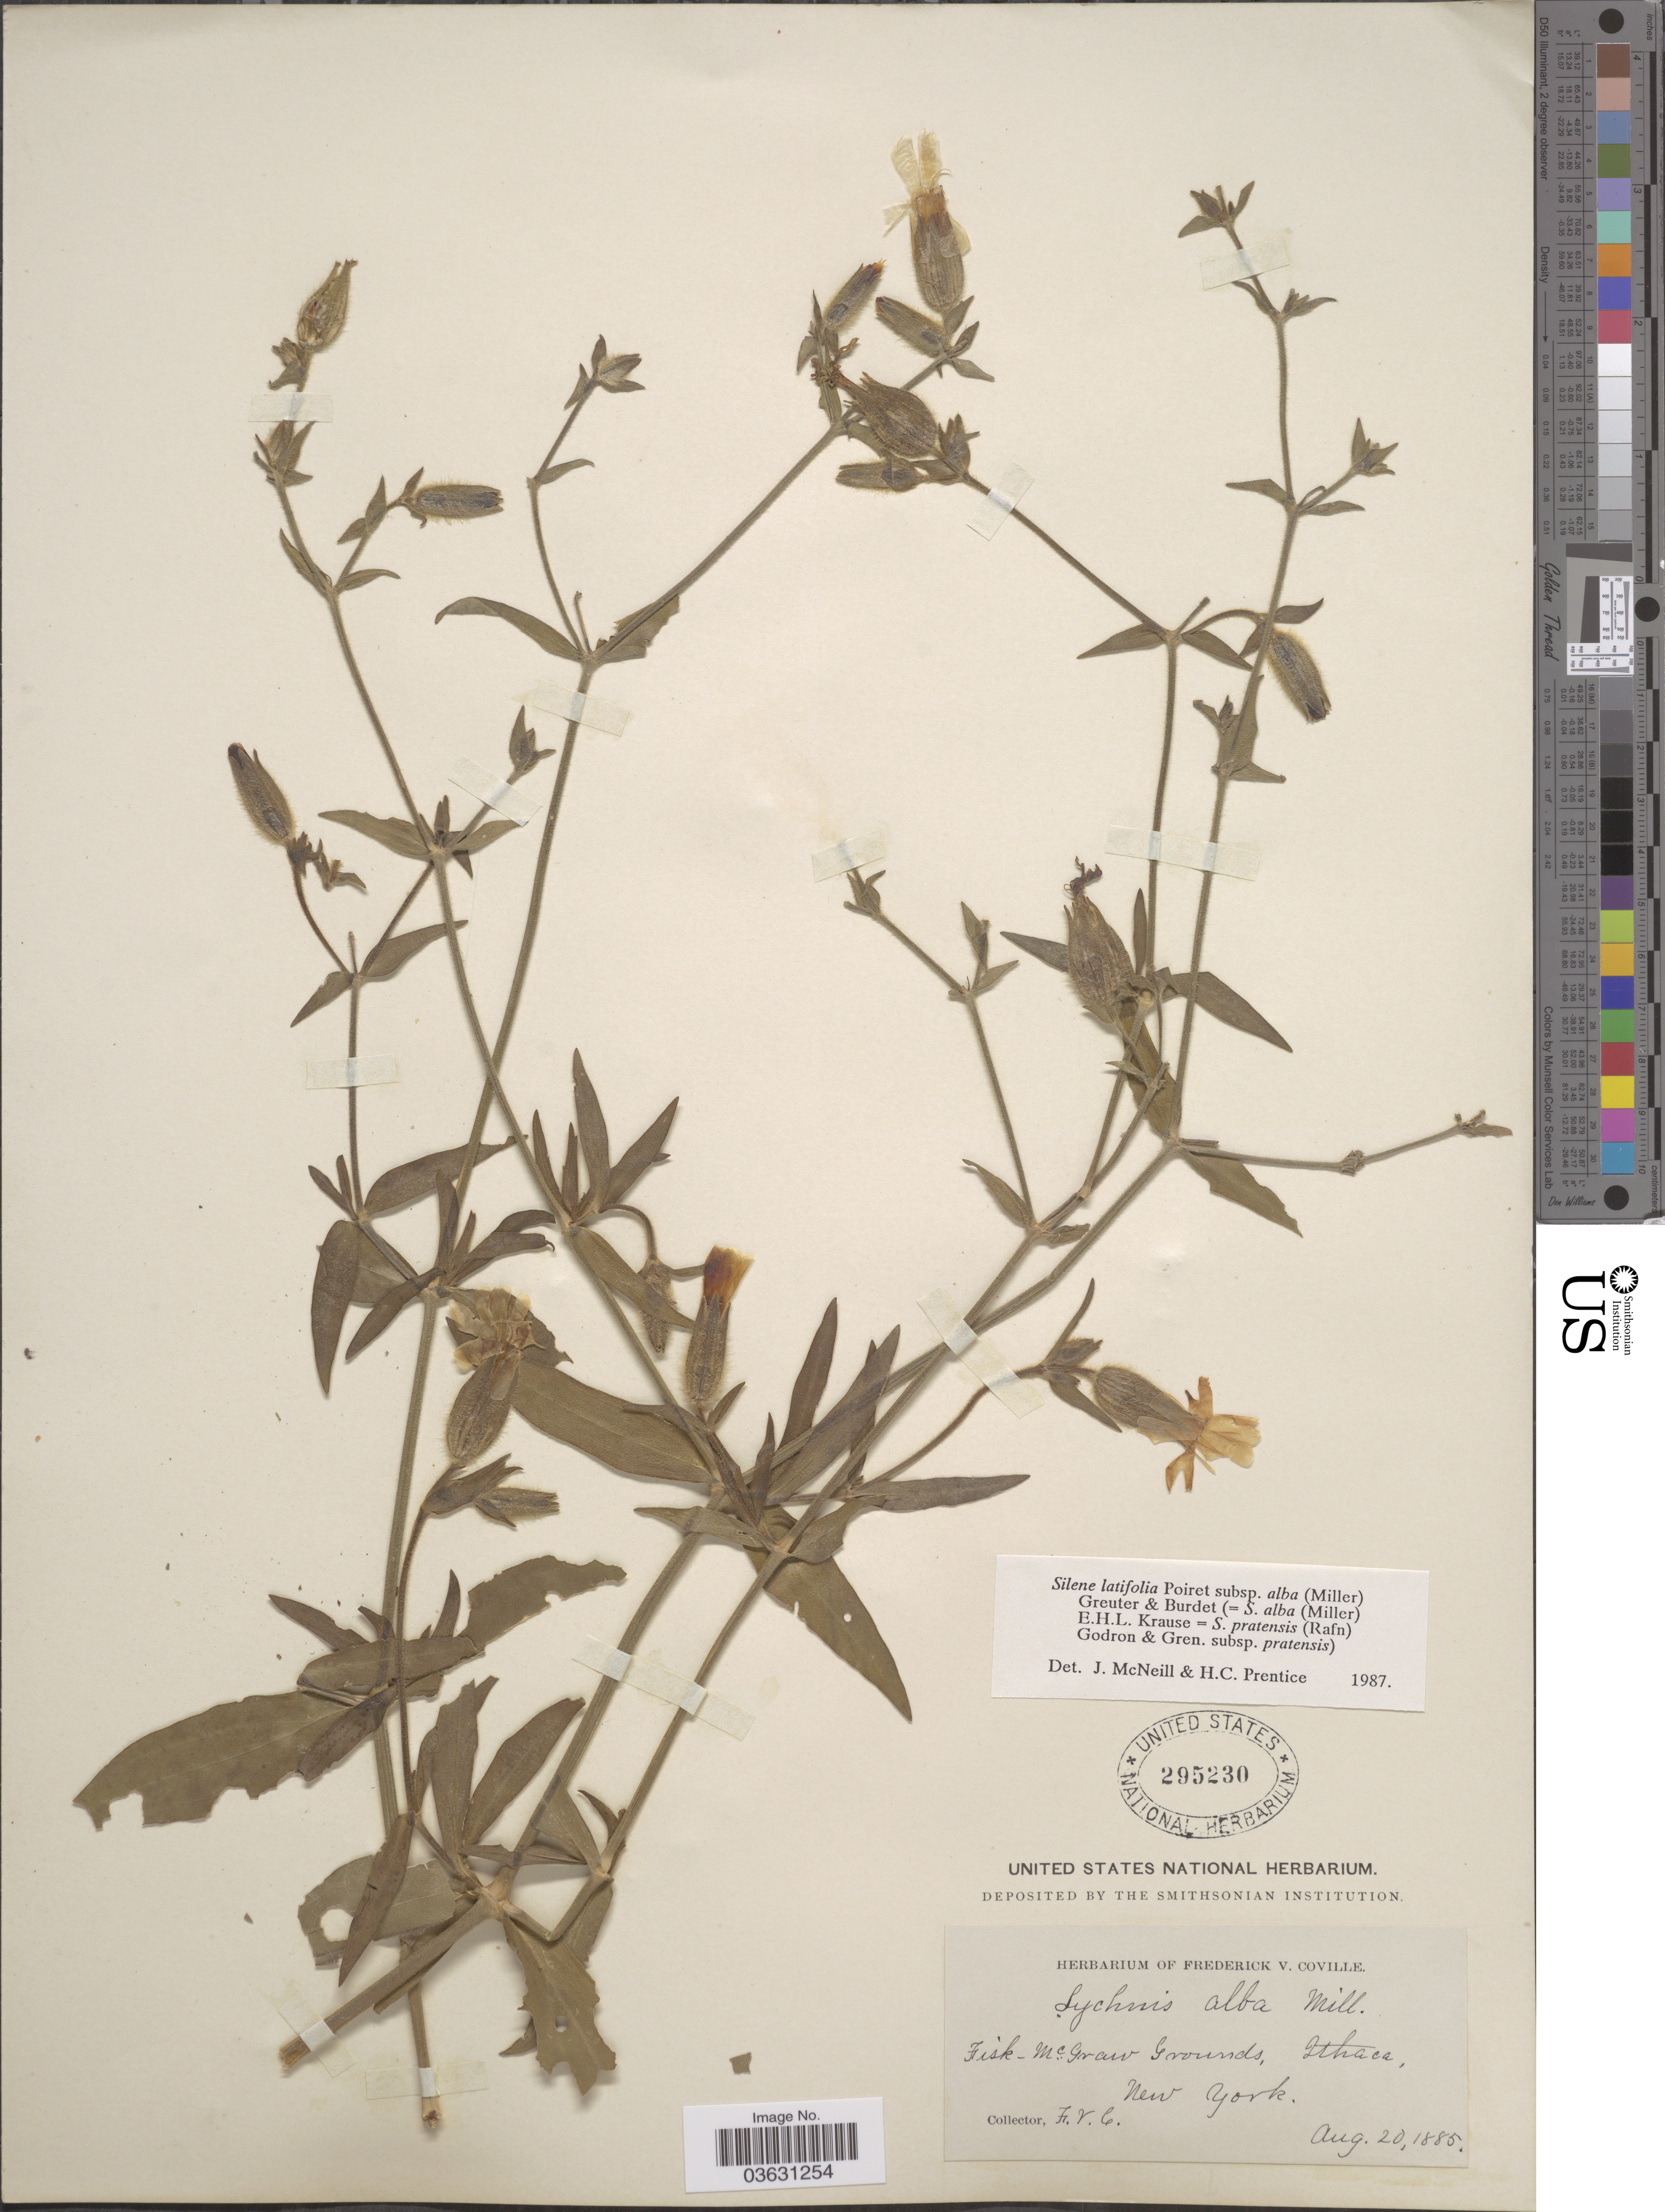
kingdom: Plantae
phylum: Tracheophyta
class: Magnoliopsida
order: Caryophyllales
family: Caryophyllaceae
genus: Silene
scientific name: Silene latifolia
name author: Poir.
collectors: F. V. Coville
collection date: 1885-08-20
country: United States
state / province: New York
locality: Fisk- McGraw, Grounds, Ithaca, New York.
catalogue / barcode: US 295230